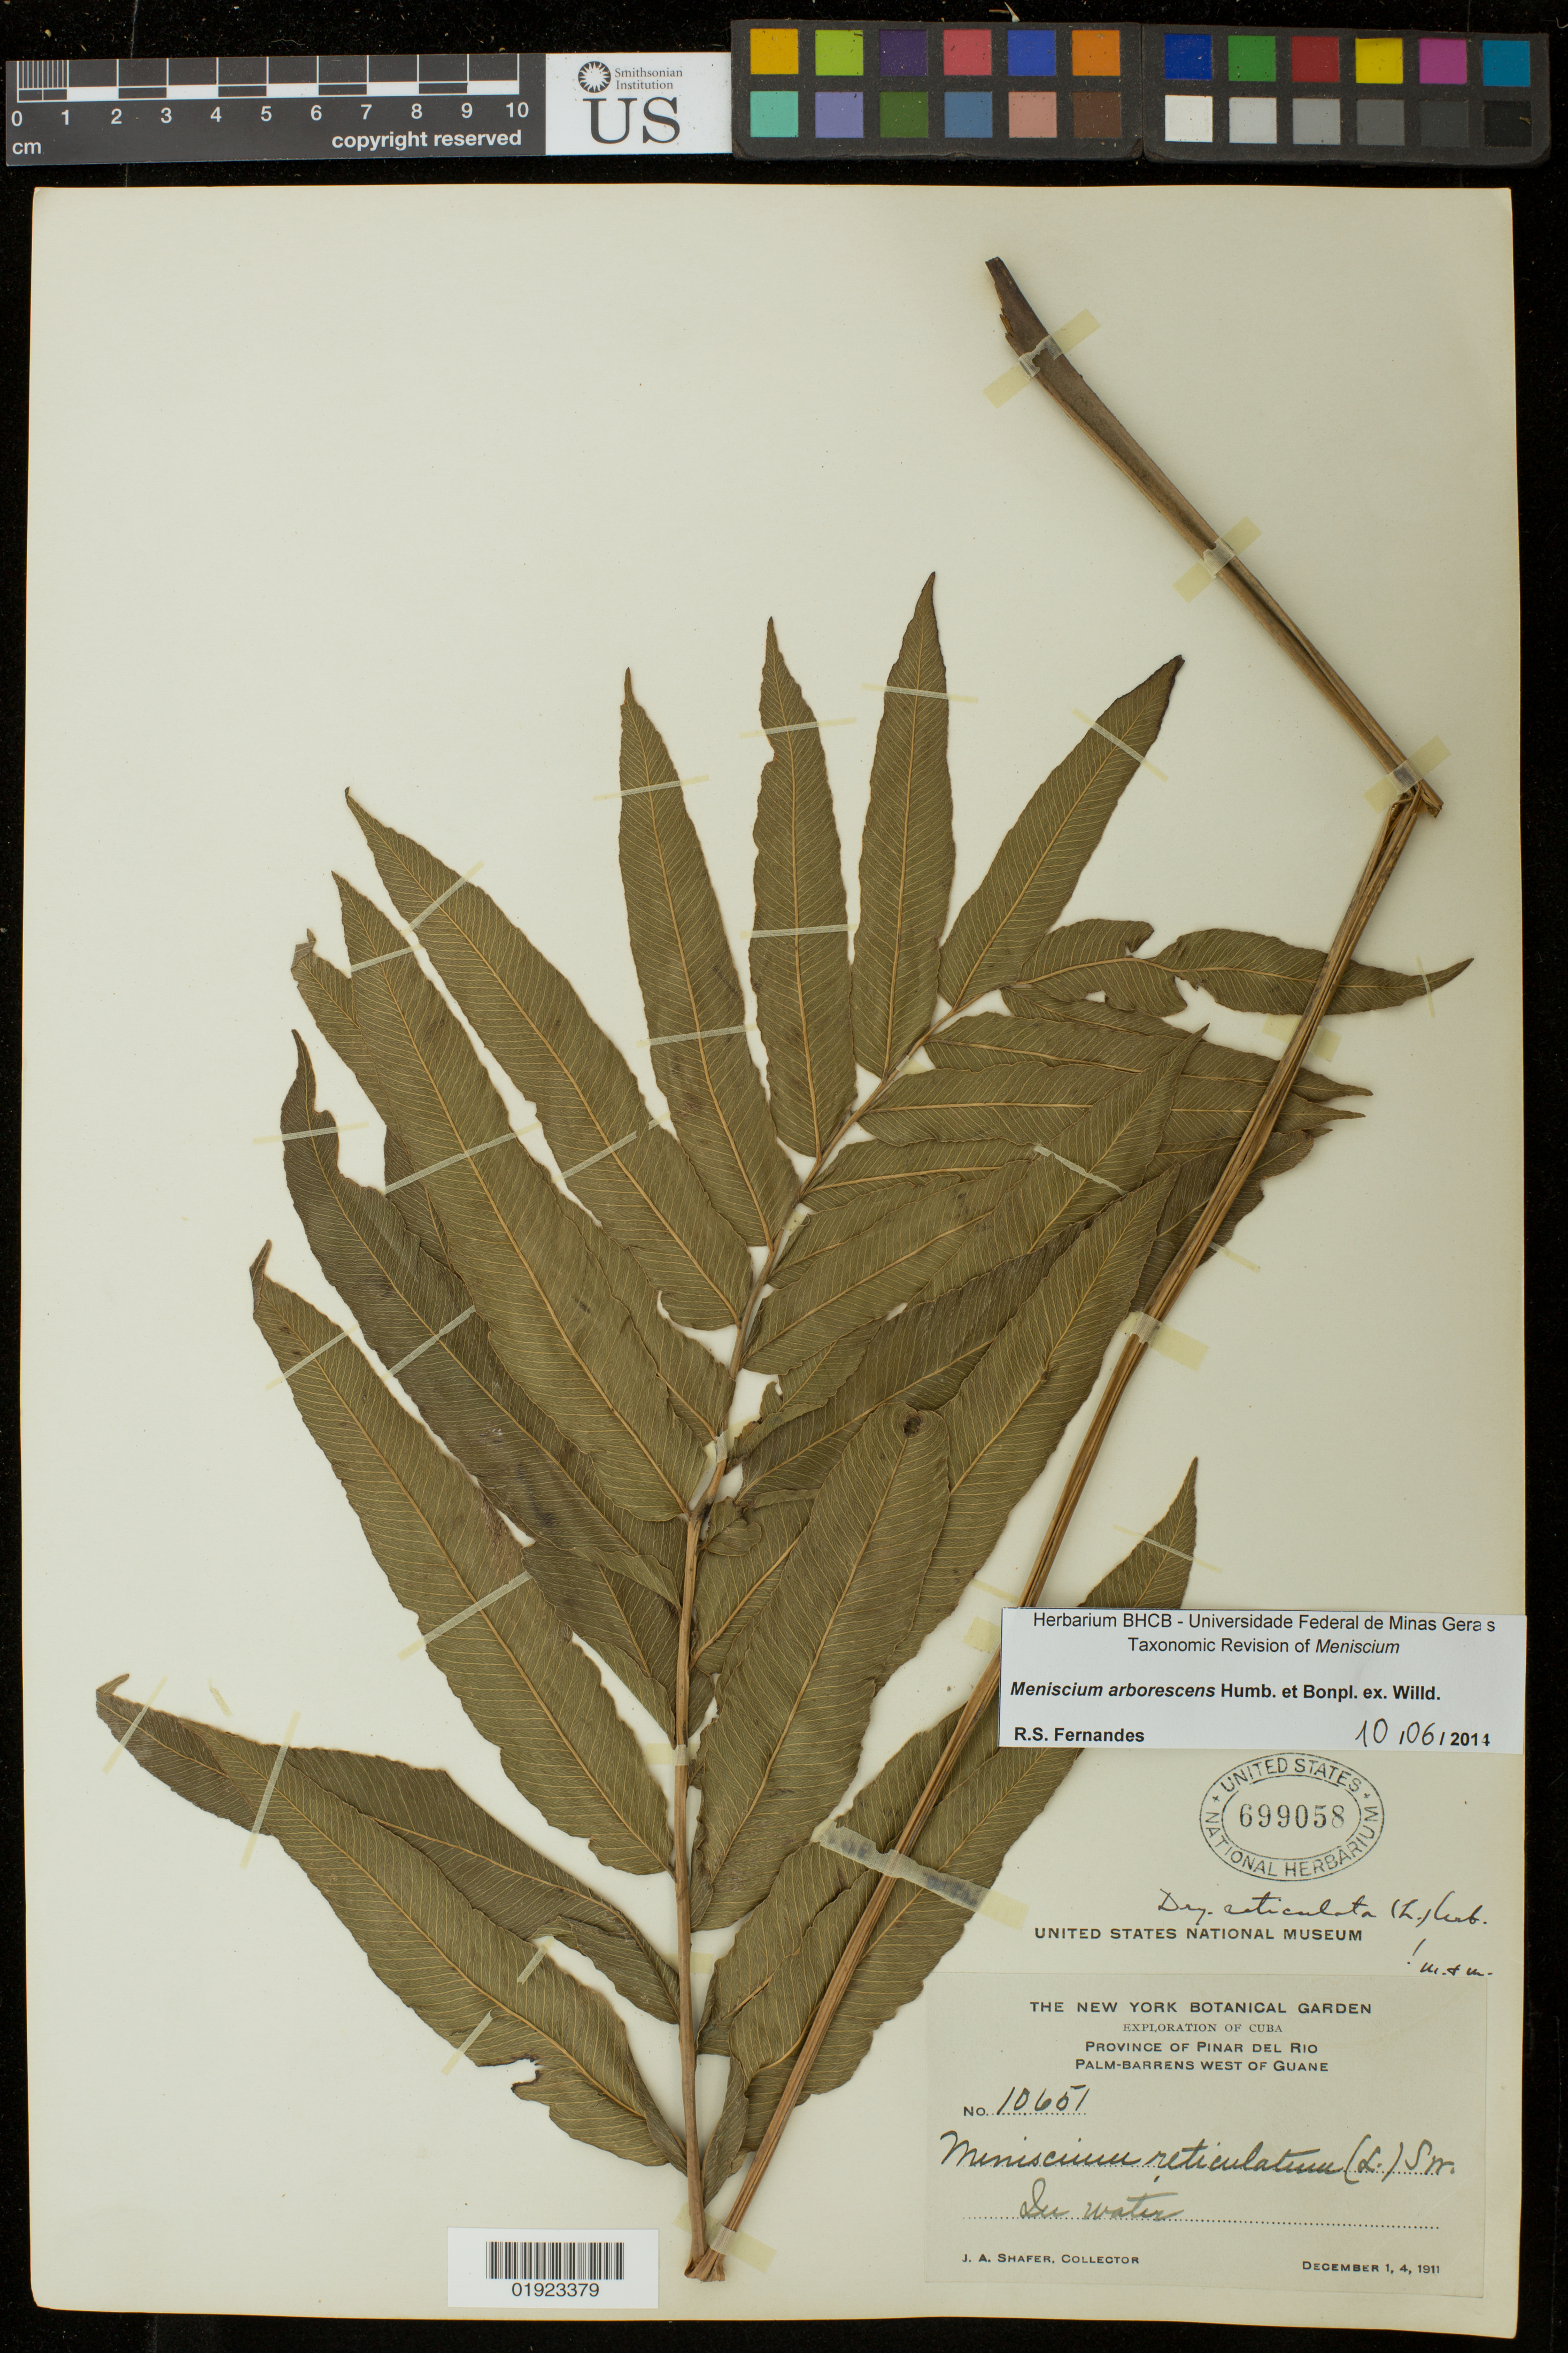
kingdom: Plantae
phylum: Tracheophyta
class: Polypodiopsida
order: Polypodiales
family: Thelypteridaceae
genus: Meniscium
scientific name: Meniscium arborescens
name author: Humb. & Bonpl. ex Willd.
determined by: Fernandes, R. S.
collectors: J. A. Shafer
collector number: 10651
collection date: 1911-12-01,1911-12-04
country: Cuba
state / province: Pinar del Río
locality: Palm - Barrens west of Guane.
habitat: In water.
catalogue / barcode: US 699058